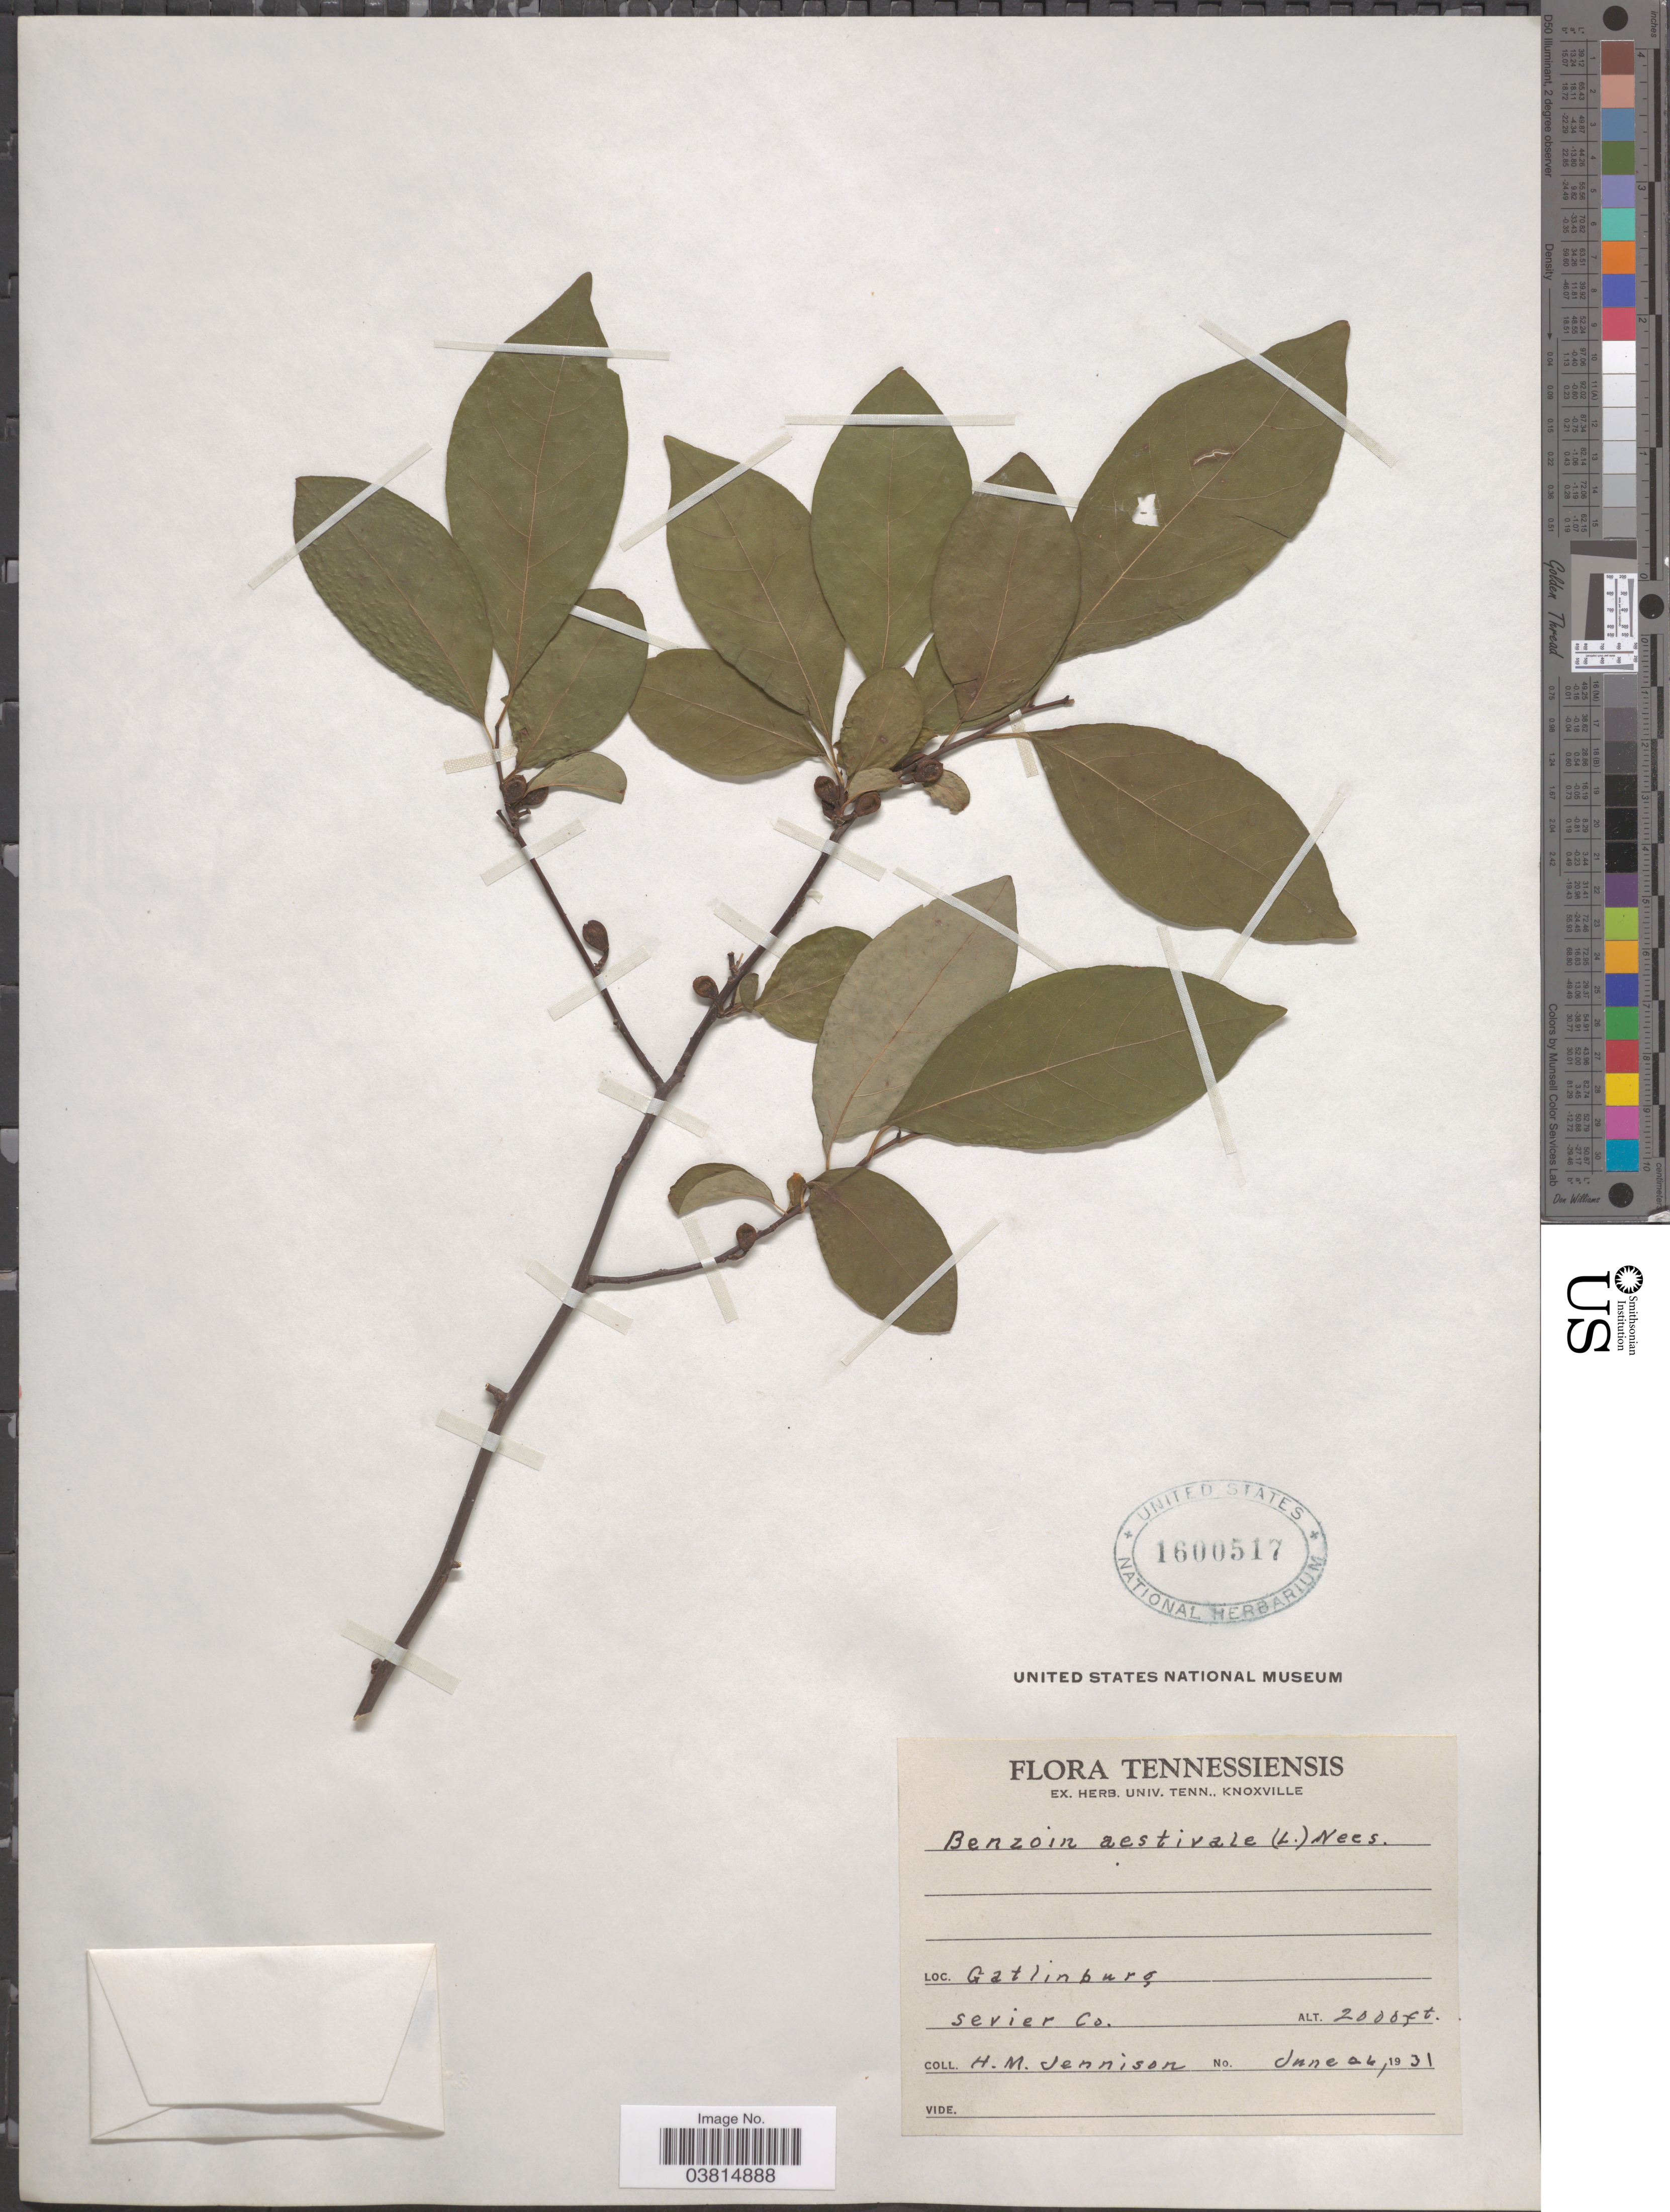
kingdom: Plantae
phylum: Tracheophyta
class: Magnoliopsida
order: Laurales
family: Lauraceae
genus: Lindera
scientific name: Lindera benzoin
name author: (L.) Blume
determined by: Strong, Mark T., (BOT), Smithsonian Institution - National Museum of Natural History (UNITED STATES)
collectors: H. Jennison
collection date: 1931-06-06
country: United States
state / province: Tennessee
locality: Gatlinburg, Sevier Co.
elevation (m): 610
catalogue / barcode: US 1600517